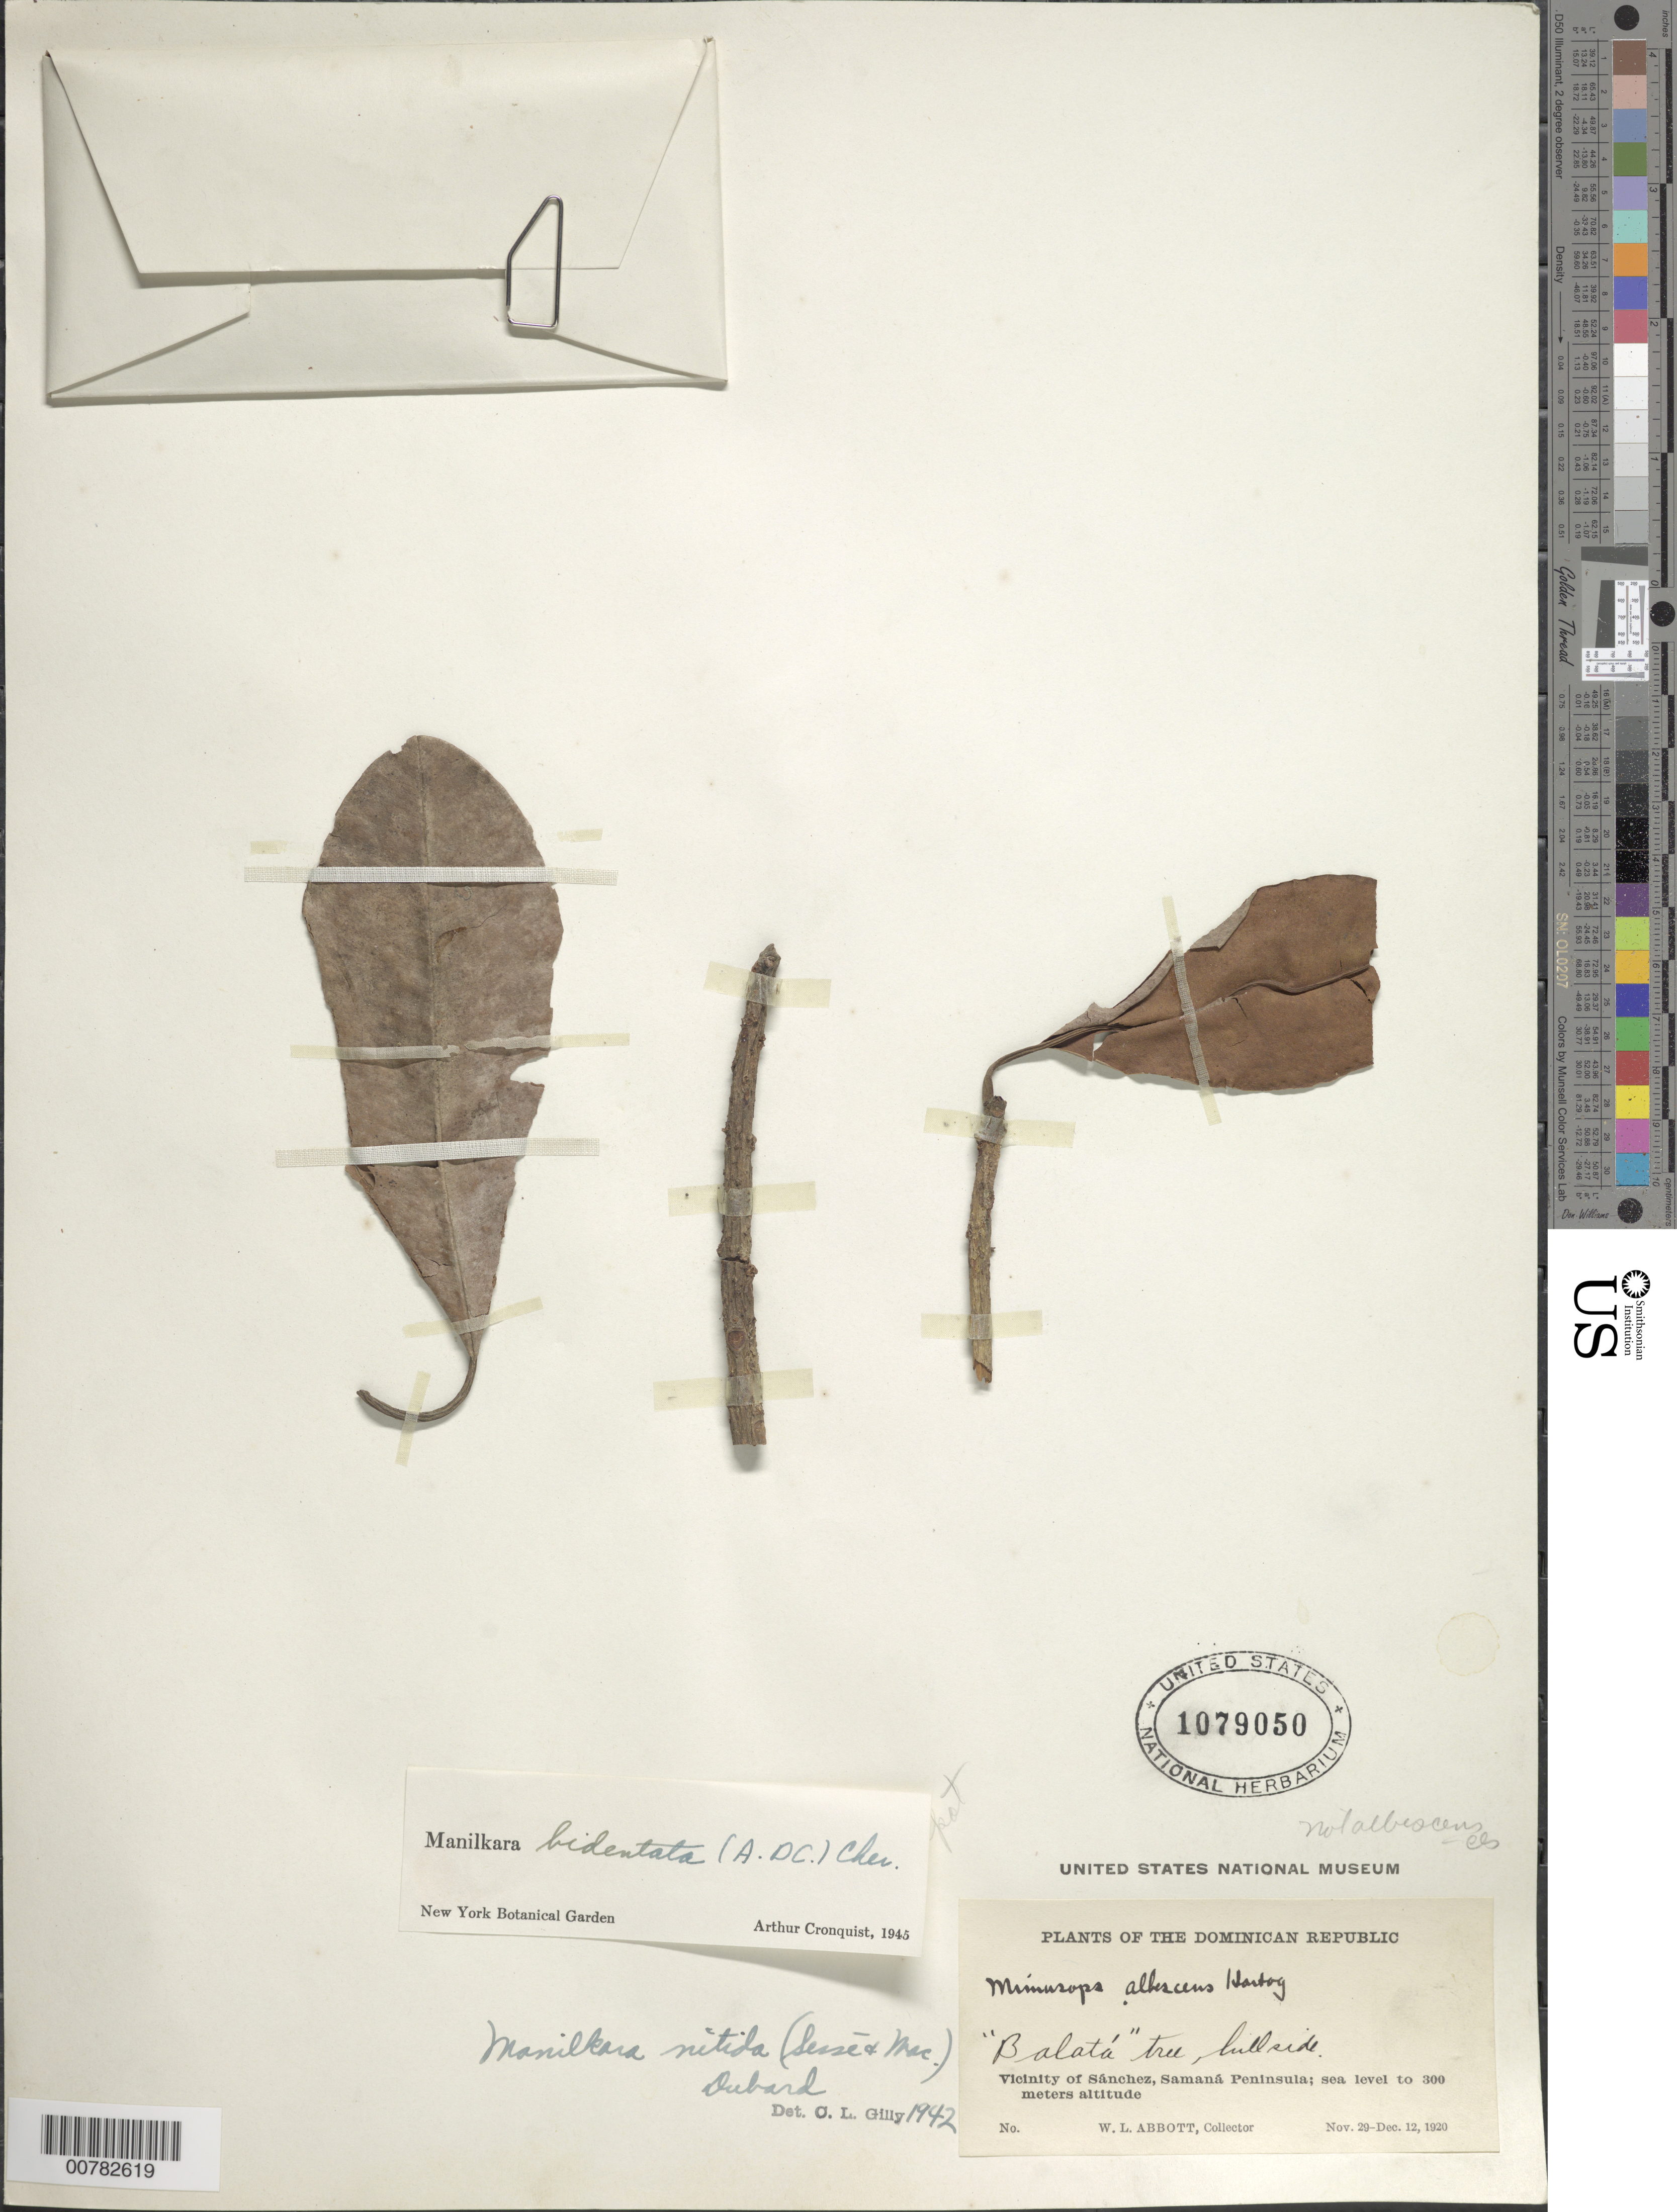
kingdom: Plantae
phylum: Tracheophyta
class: Magnoliopsida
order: Ericales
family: Sapotaceae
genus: Manilkara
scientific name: Manilkara bidentata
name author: (A. DC.) A. Chev.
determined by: Cronquist, A. J.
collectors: W. L. Abbott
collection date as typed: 29 Dec 1920 to 12 Dec 1920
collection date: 1920-12-12/1920-12-29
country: Dominican Republic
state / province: Samana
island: Hispaniola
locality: Vicinity of Sánchez.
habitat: Hillside.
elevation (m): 0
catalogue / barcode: US 1079050